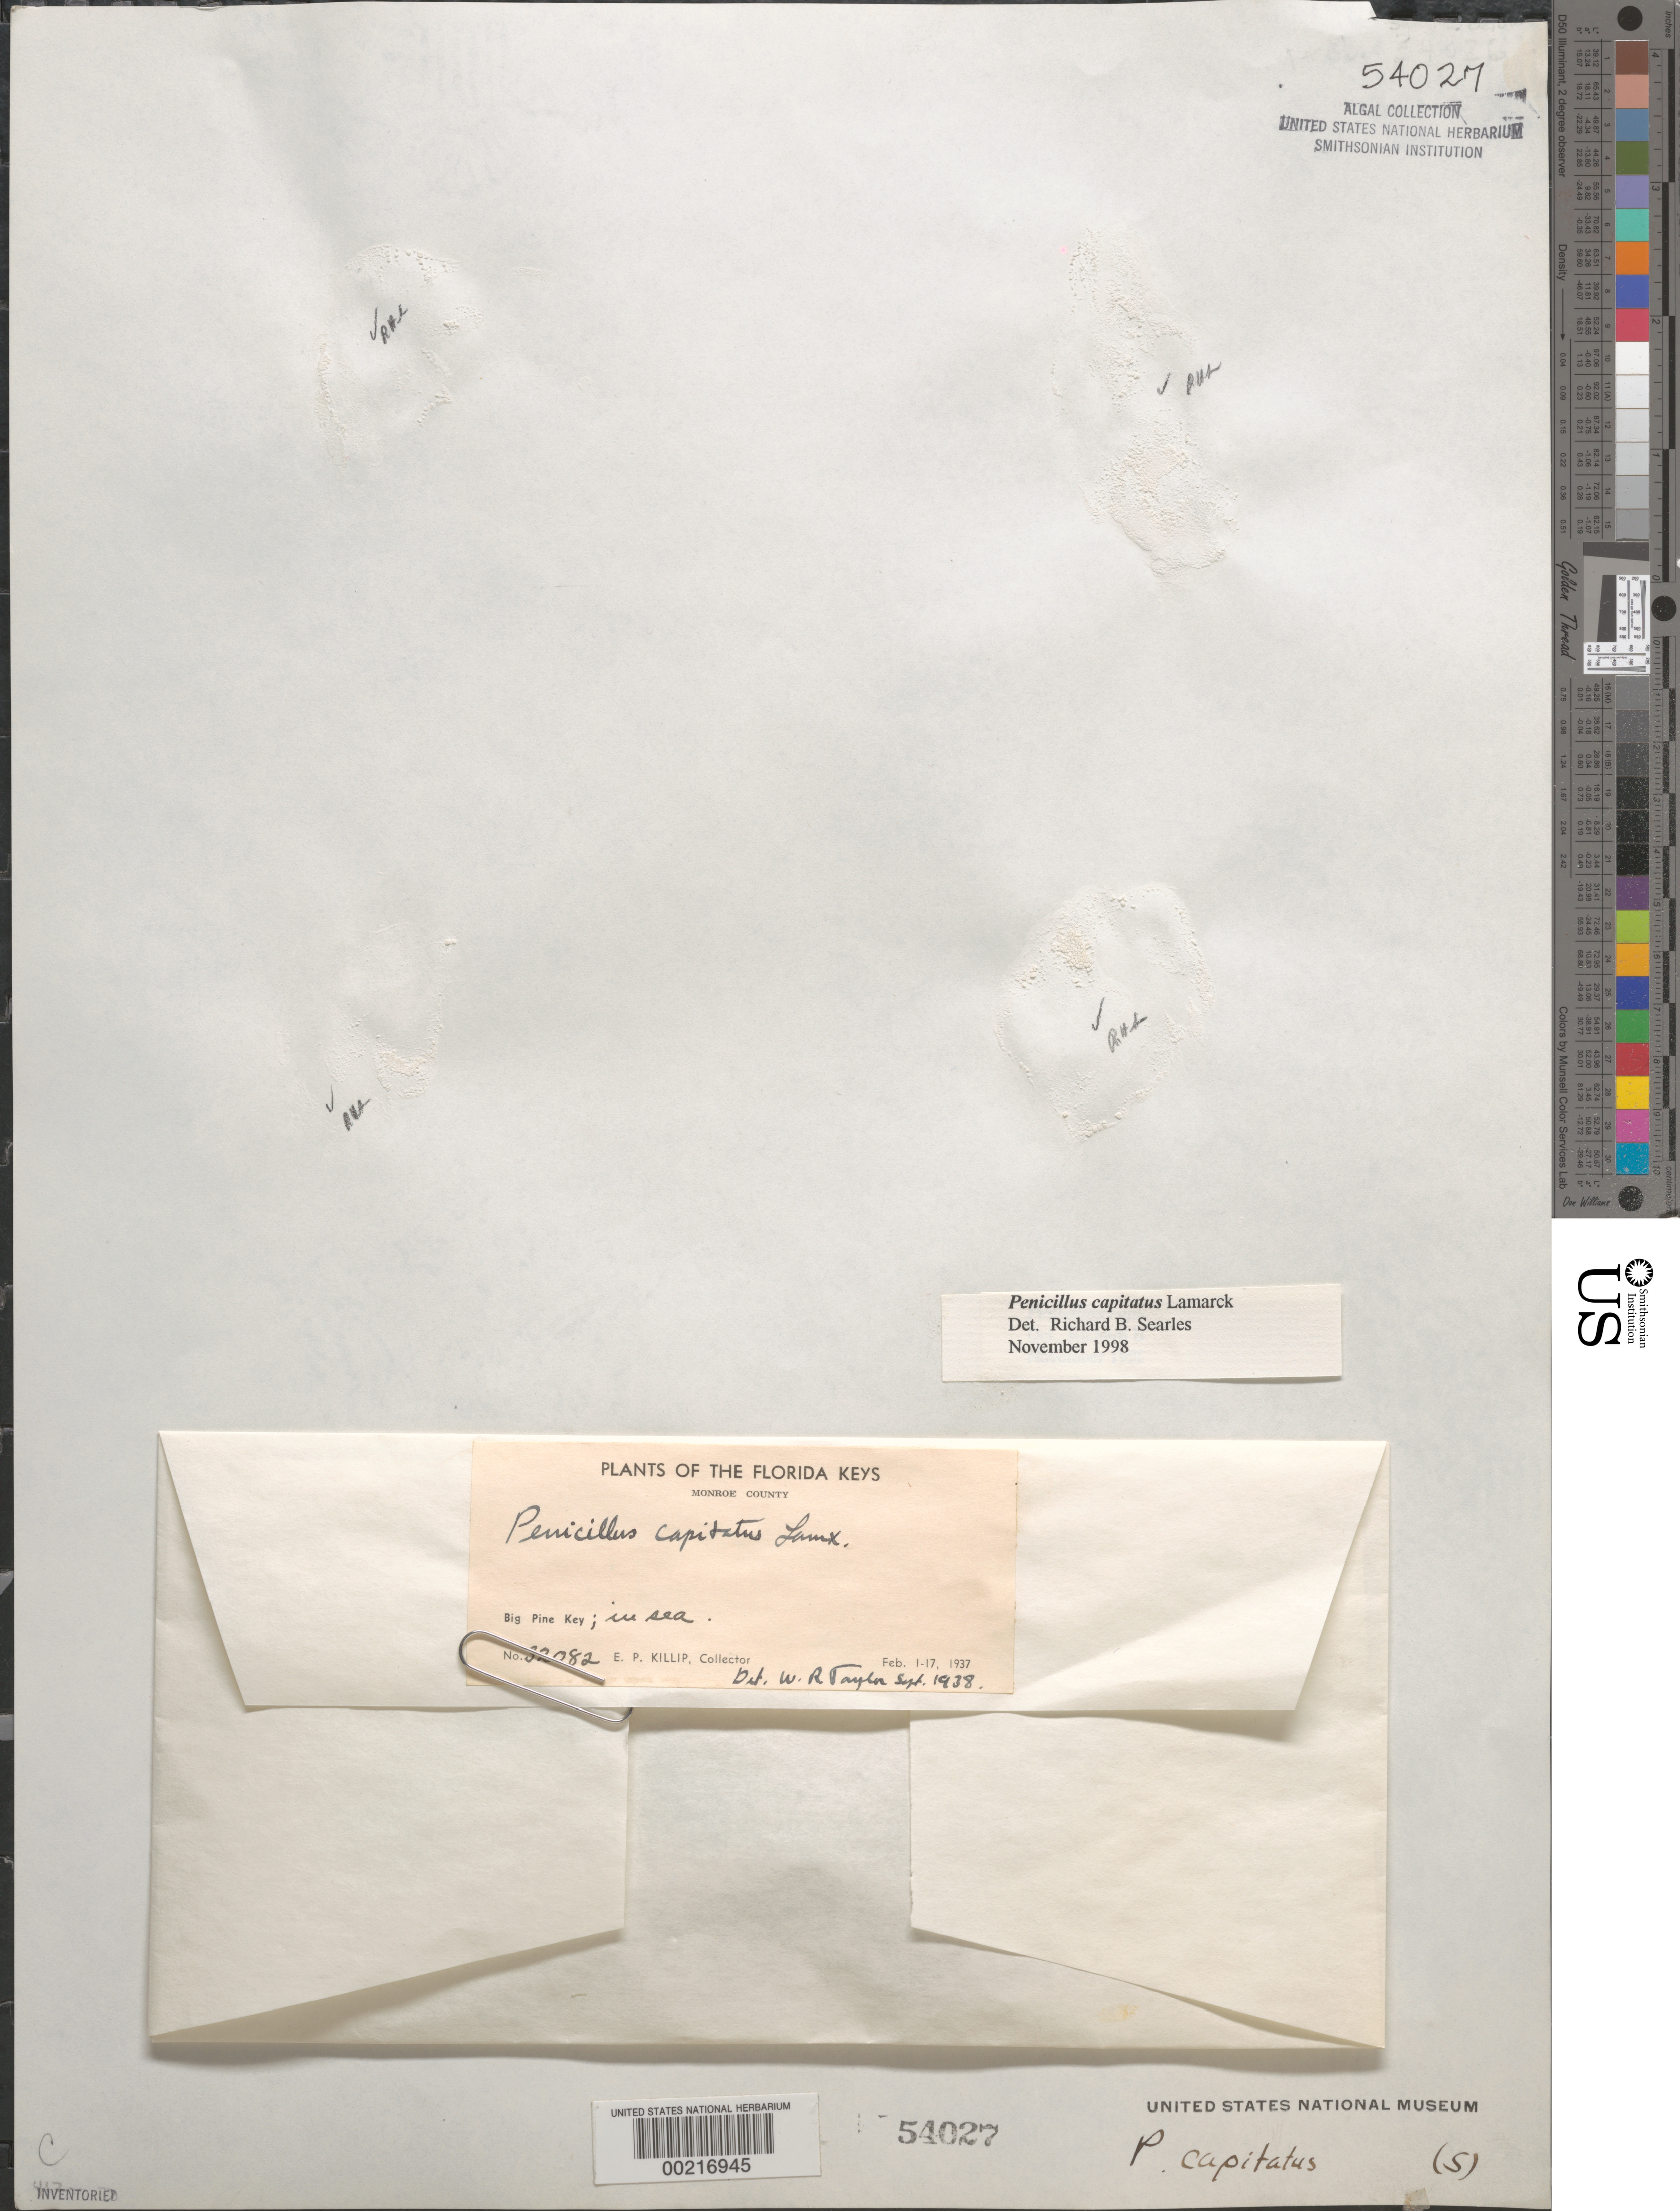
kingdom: Plantae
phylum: Chlorophyta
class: Ulvophyceae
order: Bryopsidales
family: Udoteaceae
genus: Penicillus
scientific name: Penicillus capitatus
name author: Lam.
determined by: Taylor, William R.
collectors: E. P. Killip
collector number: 32082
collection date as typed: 01 Feb 1937 to 17 Feb 1937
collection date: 1937-02-01/1937-02-17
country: United States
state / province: Florida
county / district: Monroe County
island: Big Pine Key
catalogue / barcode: US 54027